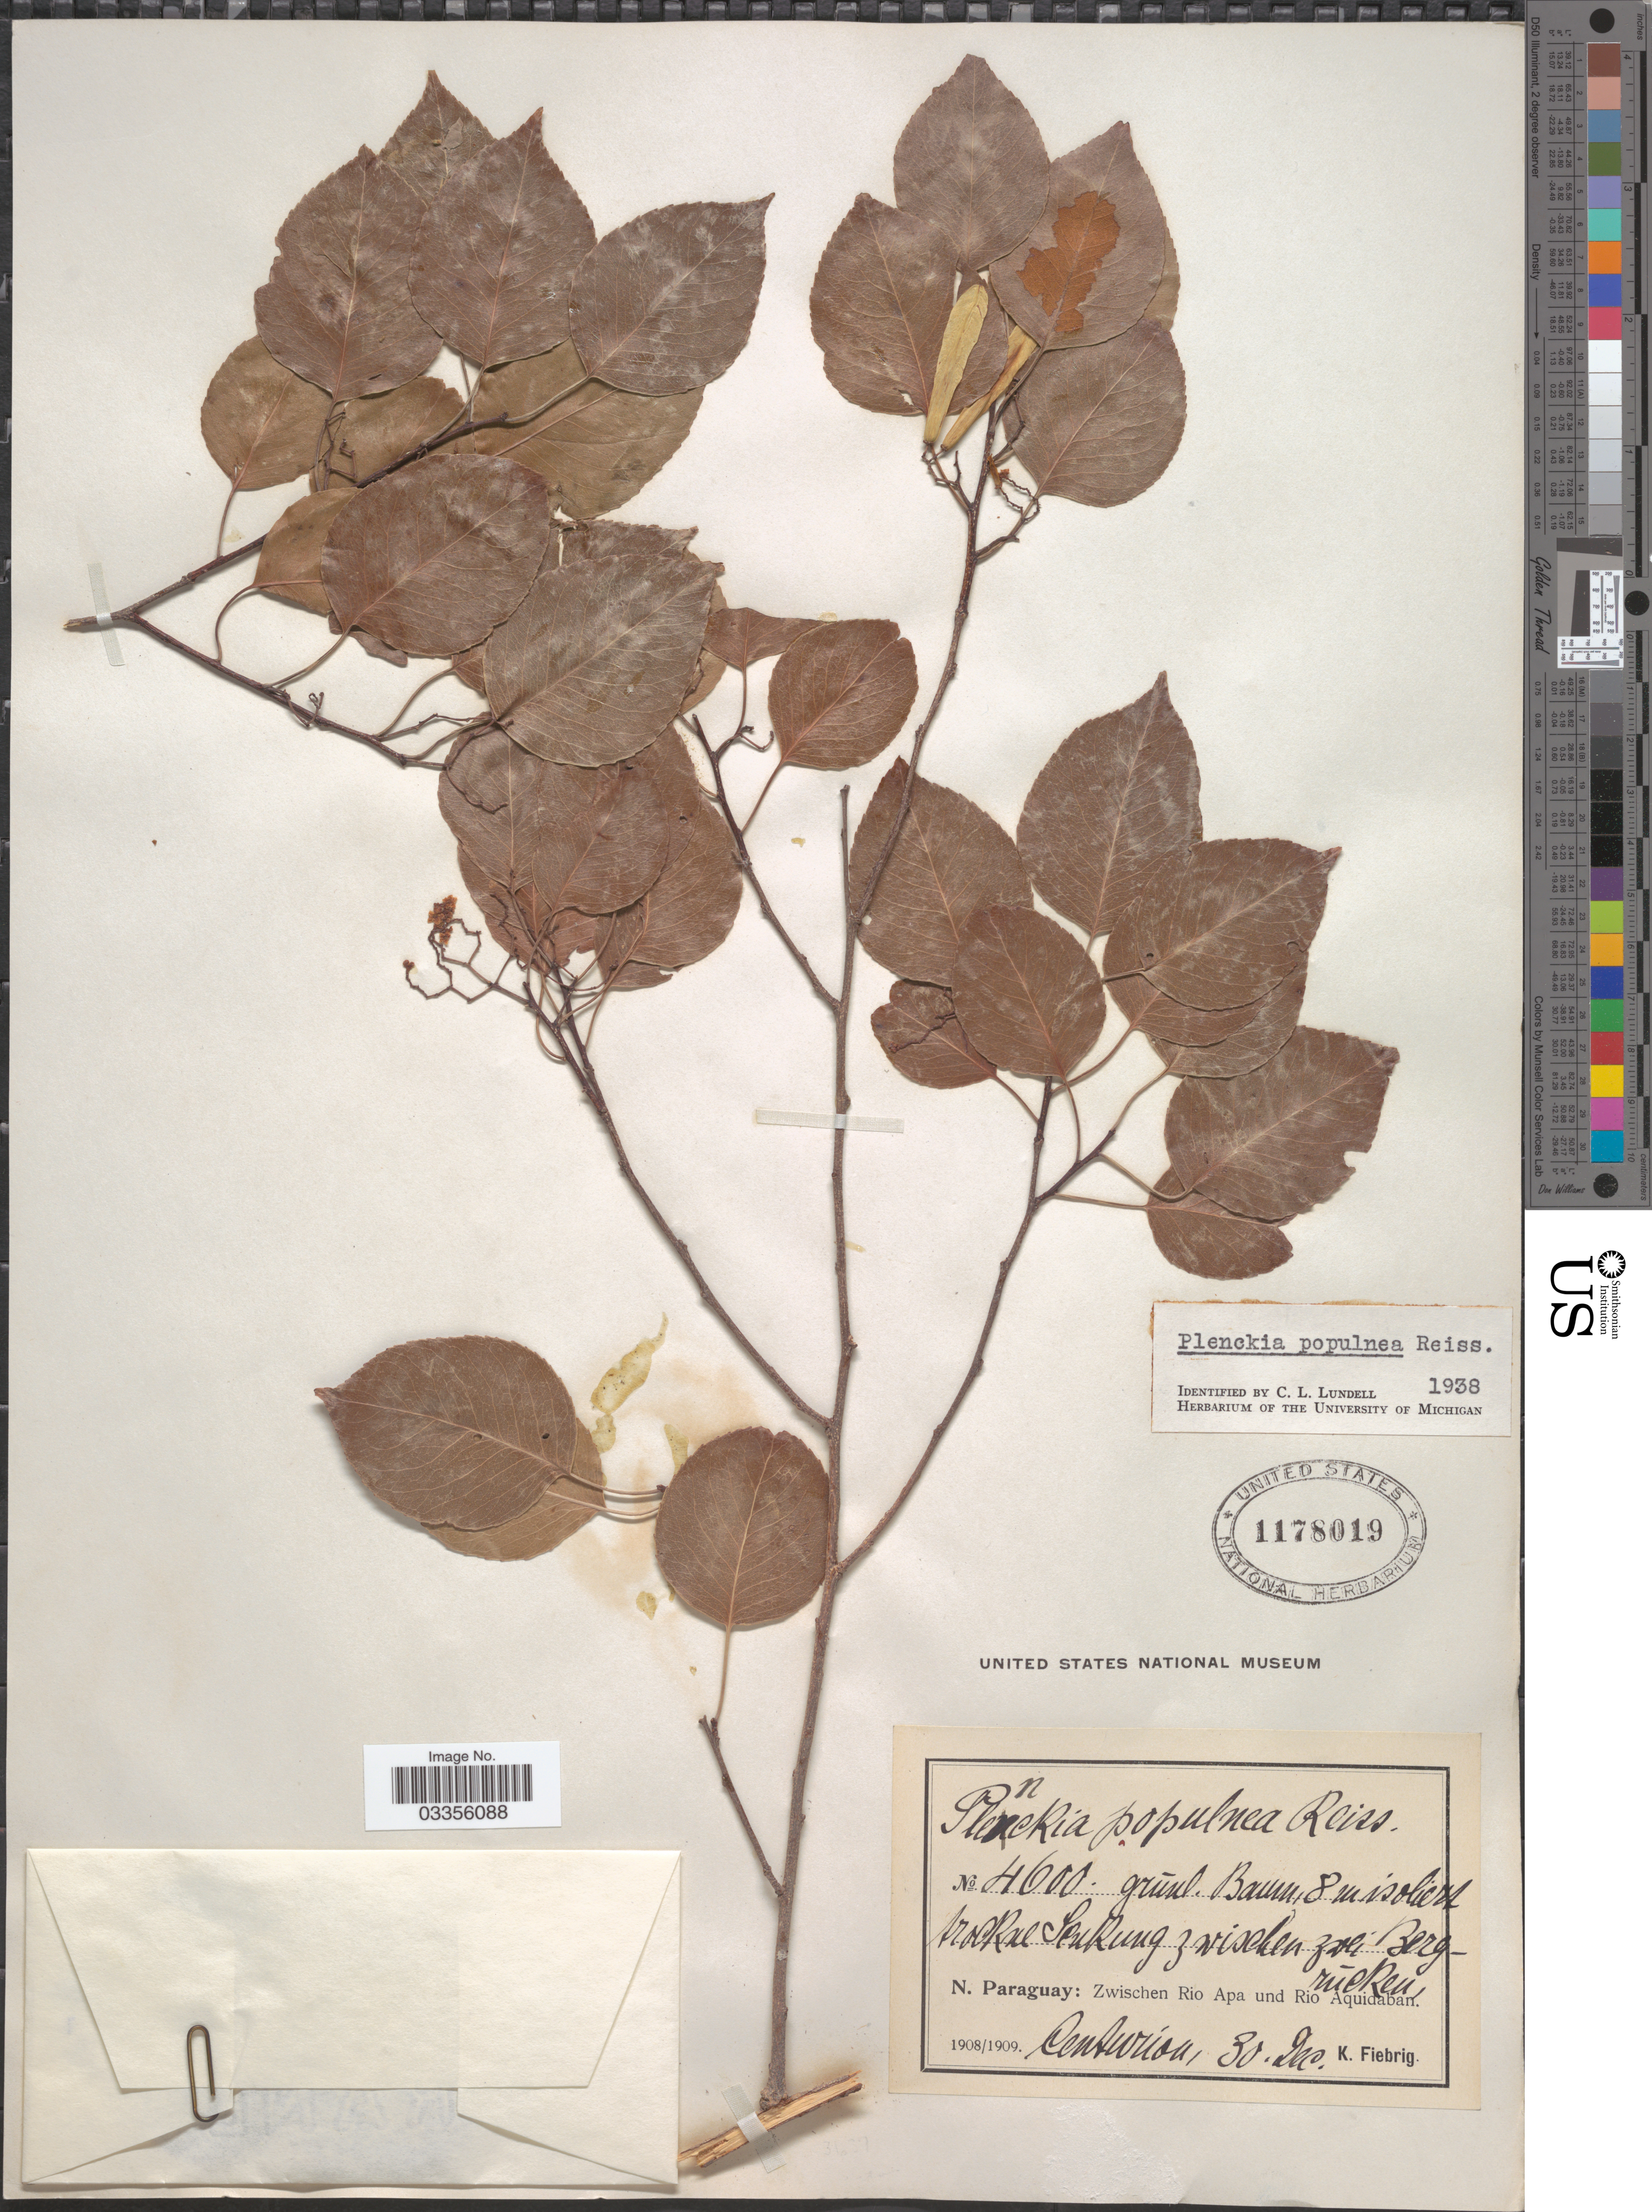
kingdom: Plantae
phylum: Tracheophyta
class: Magnoliopsida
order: Celastrales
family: Celastraceae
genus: Plenckia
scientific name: Plenckia populnea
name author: Reissek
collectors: K. Fiebrig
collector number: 4600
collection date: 1908-12-30/1909-12-30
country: Paraguay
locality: Trockne Senkung zwischen zoli Bergrücken. [interpreted] N. Paraguay: Zwischen Rio Apa und Rio Aquidaban.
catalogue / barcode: US 1178019